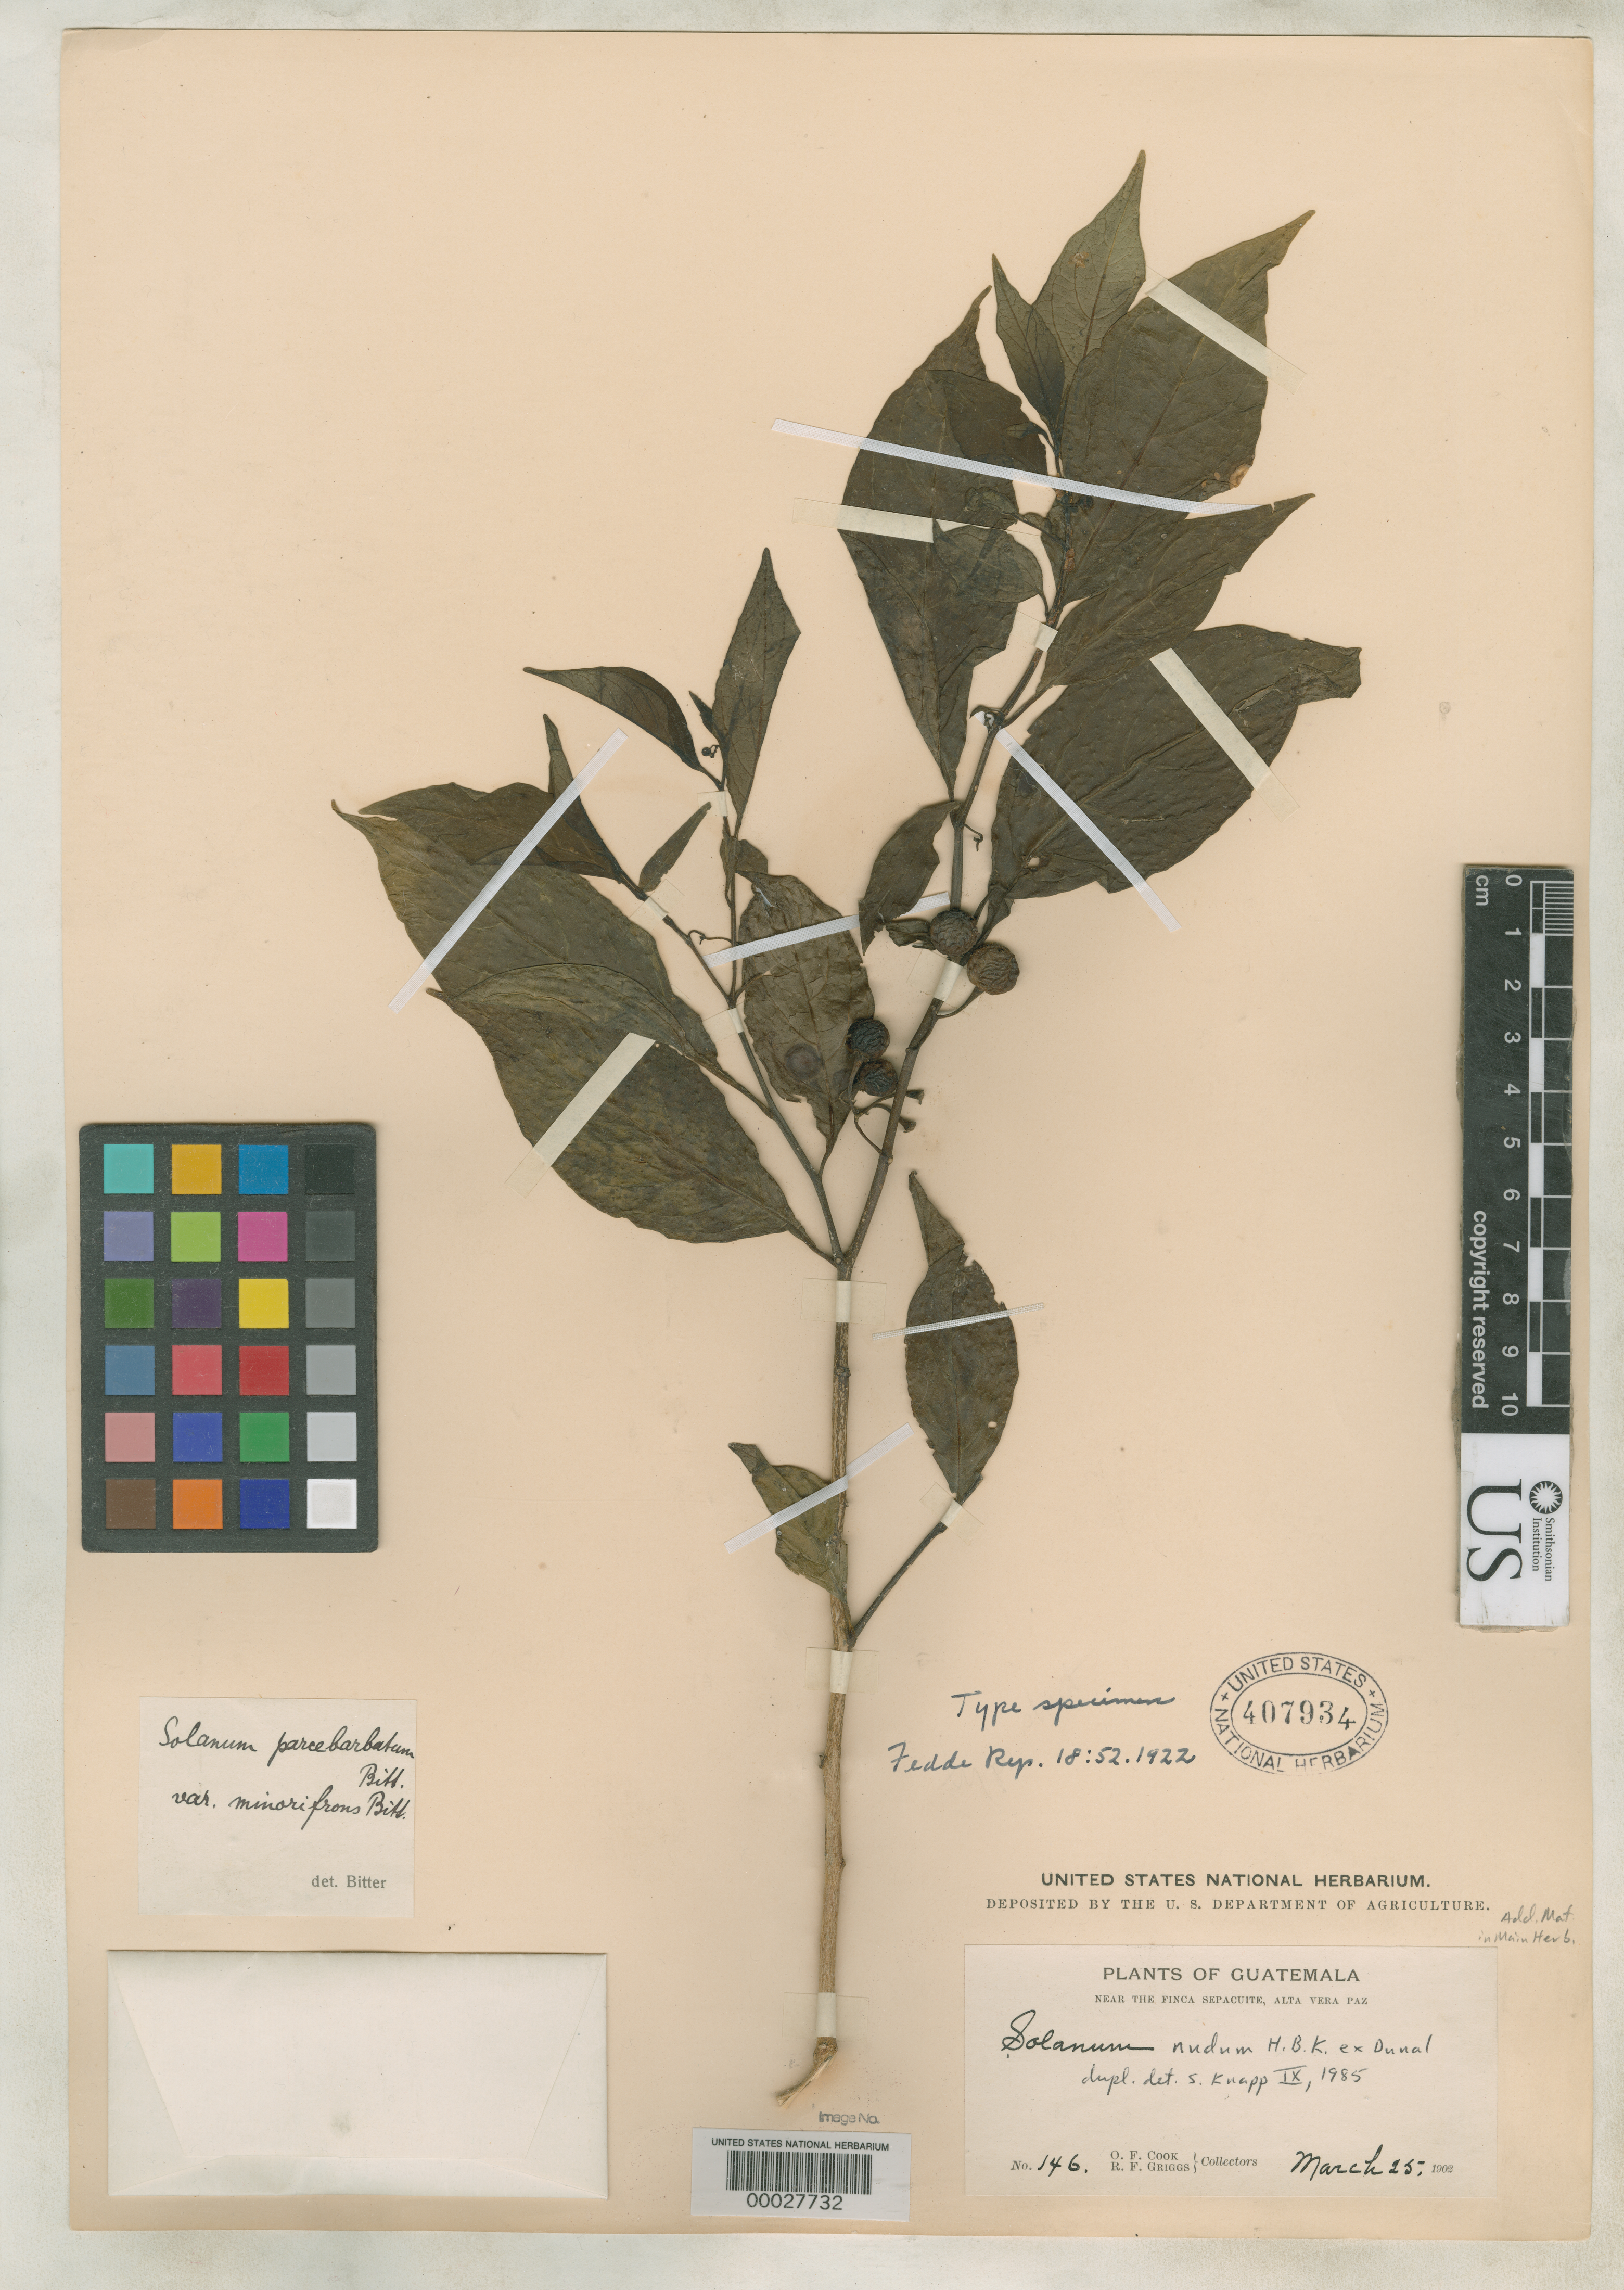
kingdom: Plantae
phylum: Tracheophyta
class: Magnoliopsida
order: Solanales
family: Solanaceae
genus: Solanum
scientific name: Solanum parcebarbatum var. minorifrons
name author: Bitter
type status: Holotype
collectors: O. F. Cook & R. F. Griggs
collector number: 146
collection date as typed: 25 Mar 1902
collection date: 1902-03-25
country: Guatemala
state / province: Alta Verapaz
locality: Near Finca Sepacuite.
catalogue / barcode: US 407934